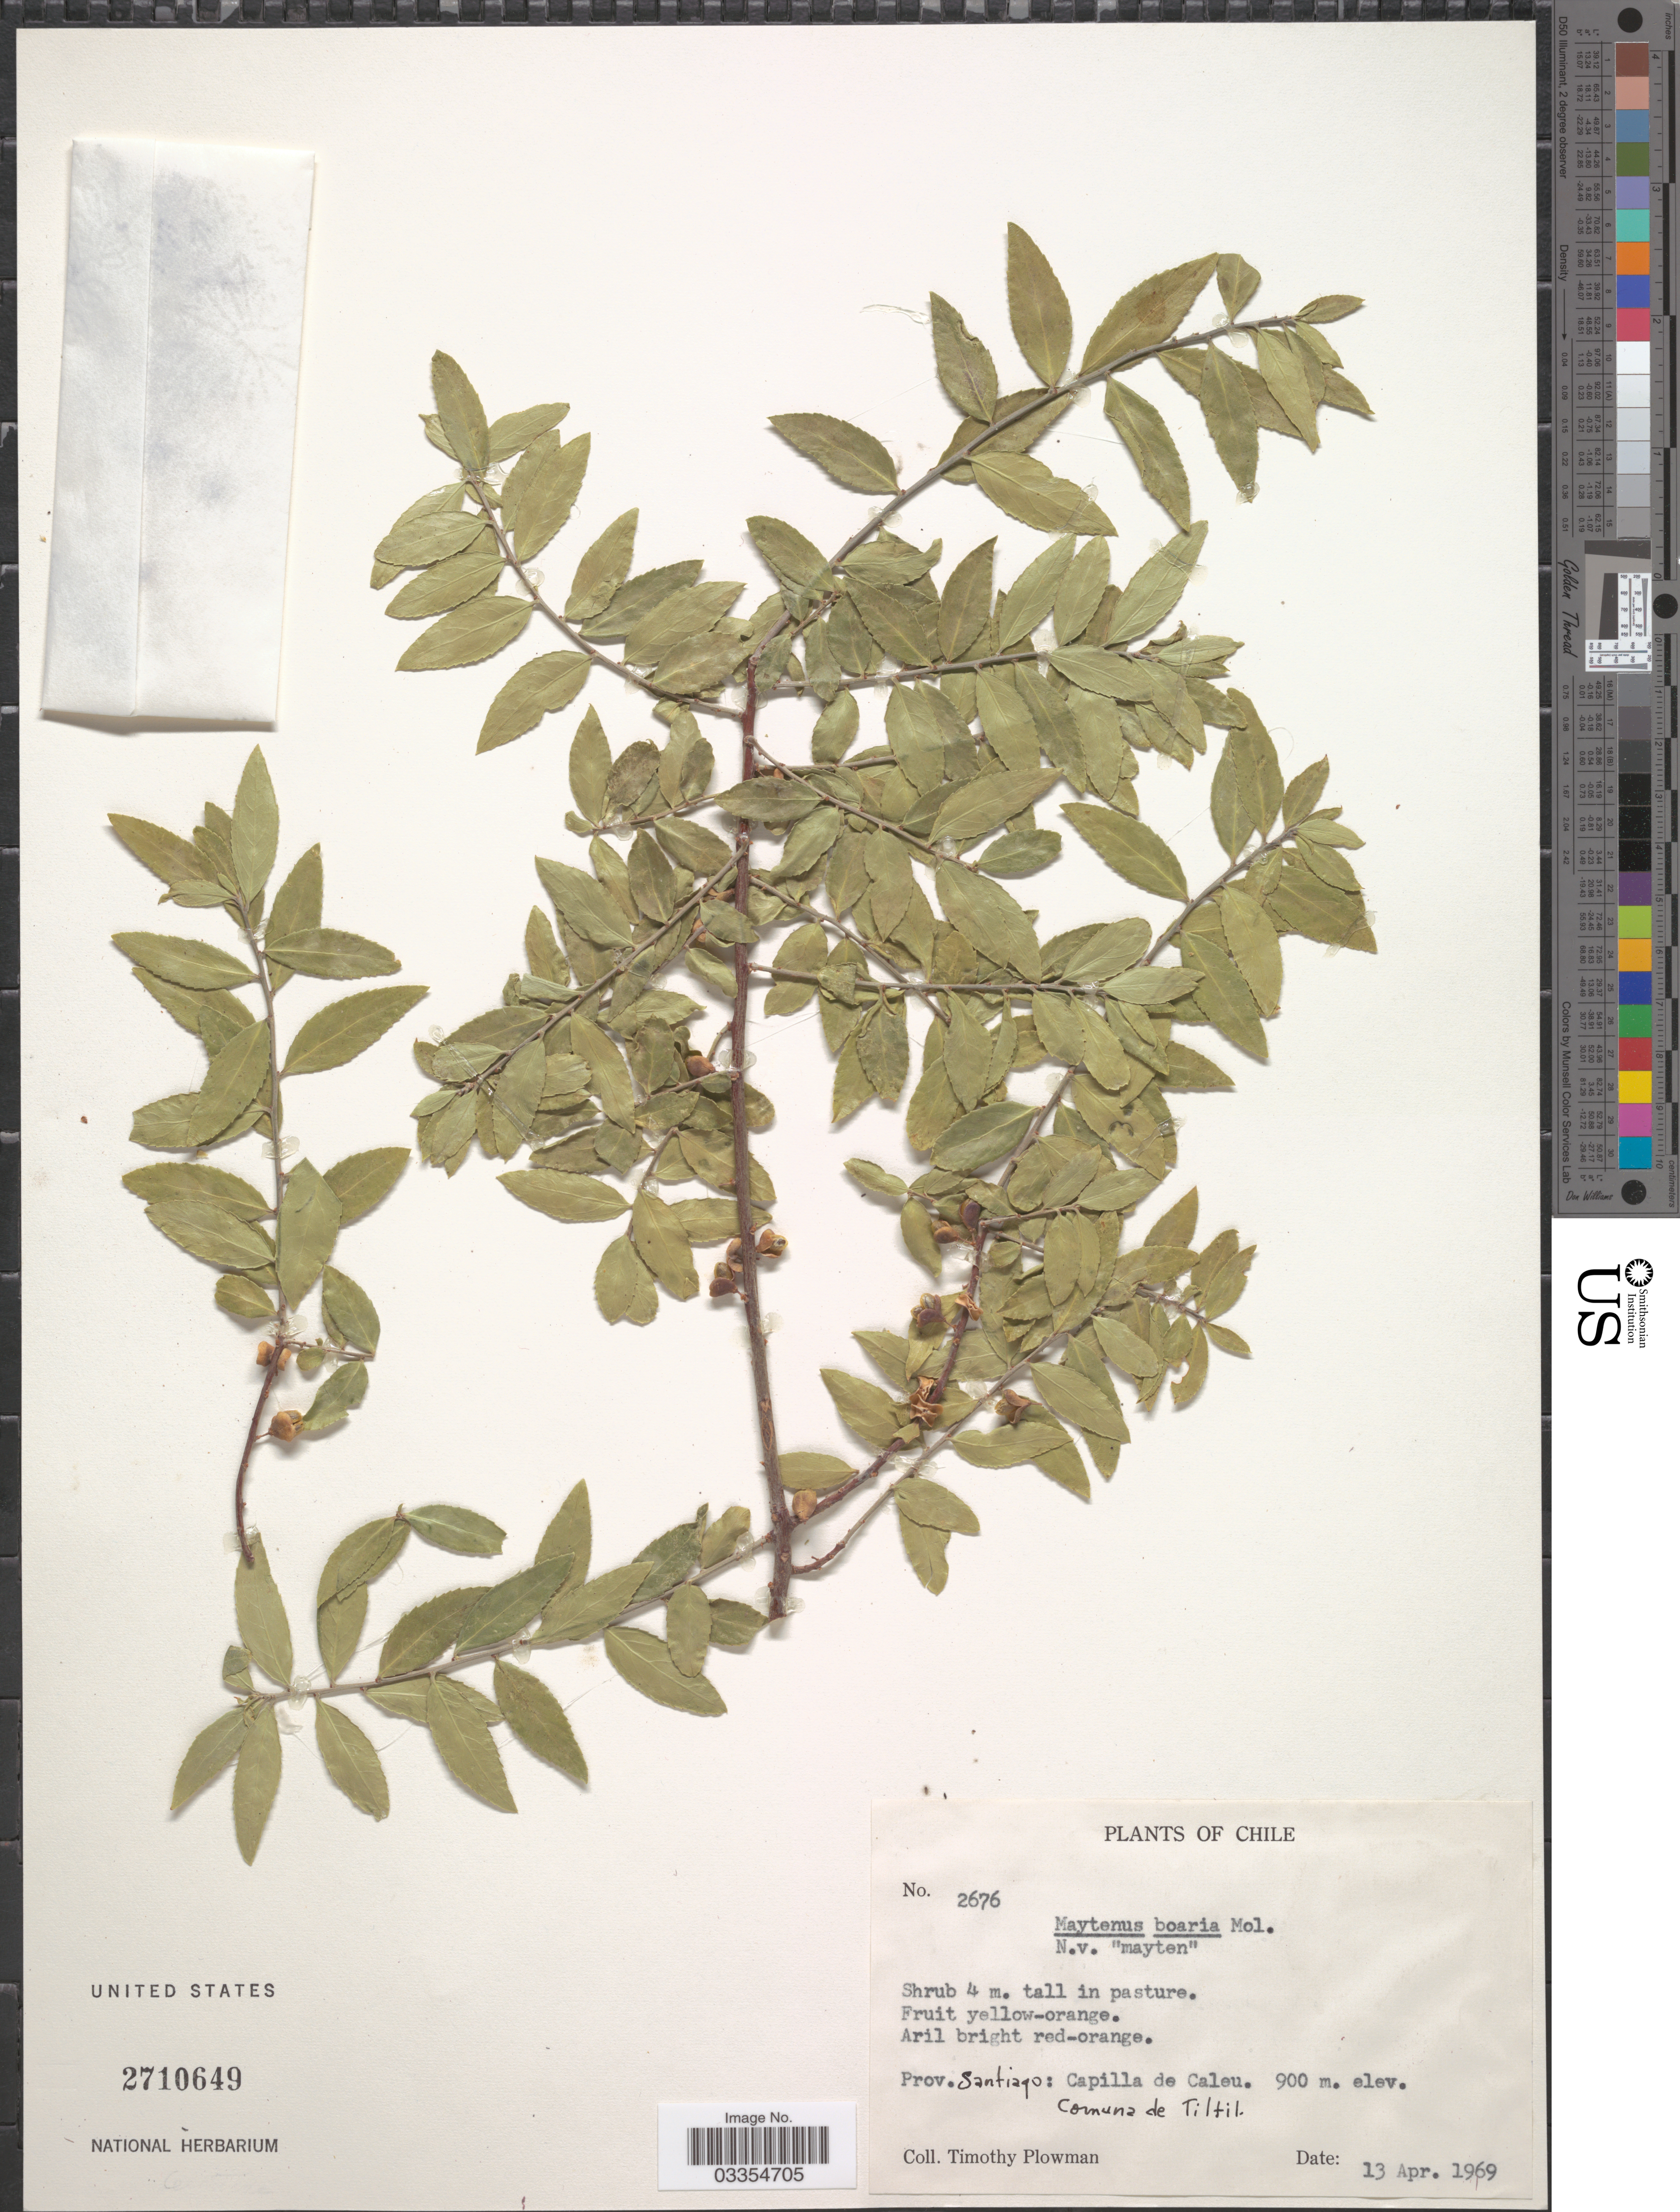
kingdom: Plantae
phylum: Tracheophyta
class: Magnoliopsida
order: Celastrales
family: Celastraceae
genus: Maytenus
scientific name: Maytenus boaria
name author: Molina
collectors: T. Plowman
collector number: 2676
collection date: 1969-04-13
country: Chile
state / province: Región Metropolitana (RM)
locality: Prov. Santiago: Capilla de Caleu. Comuna de Tiltil.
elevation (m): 900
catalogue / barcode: US 2710649